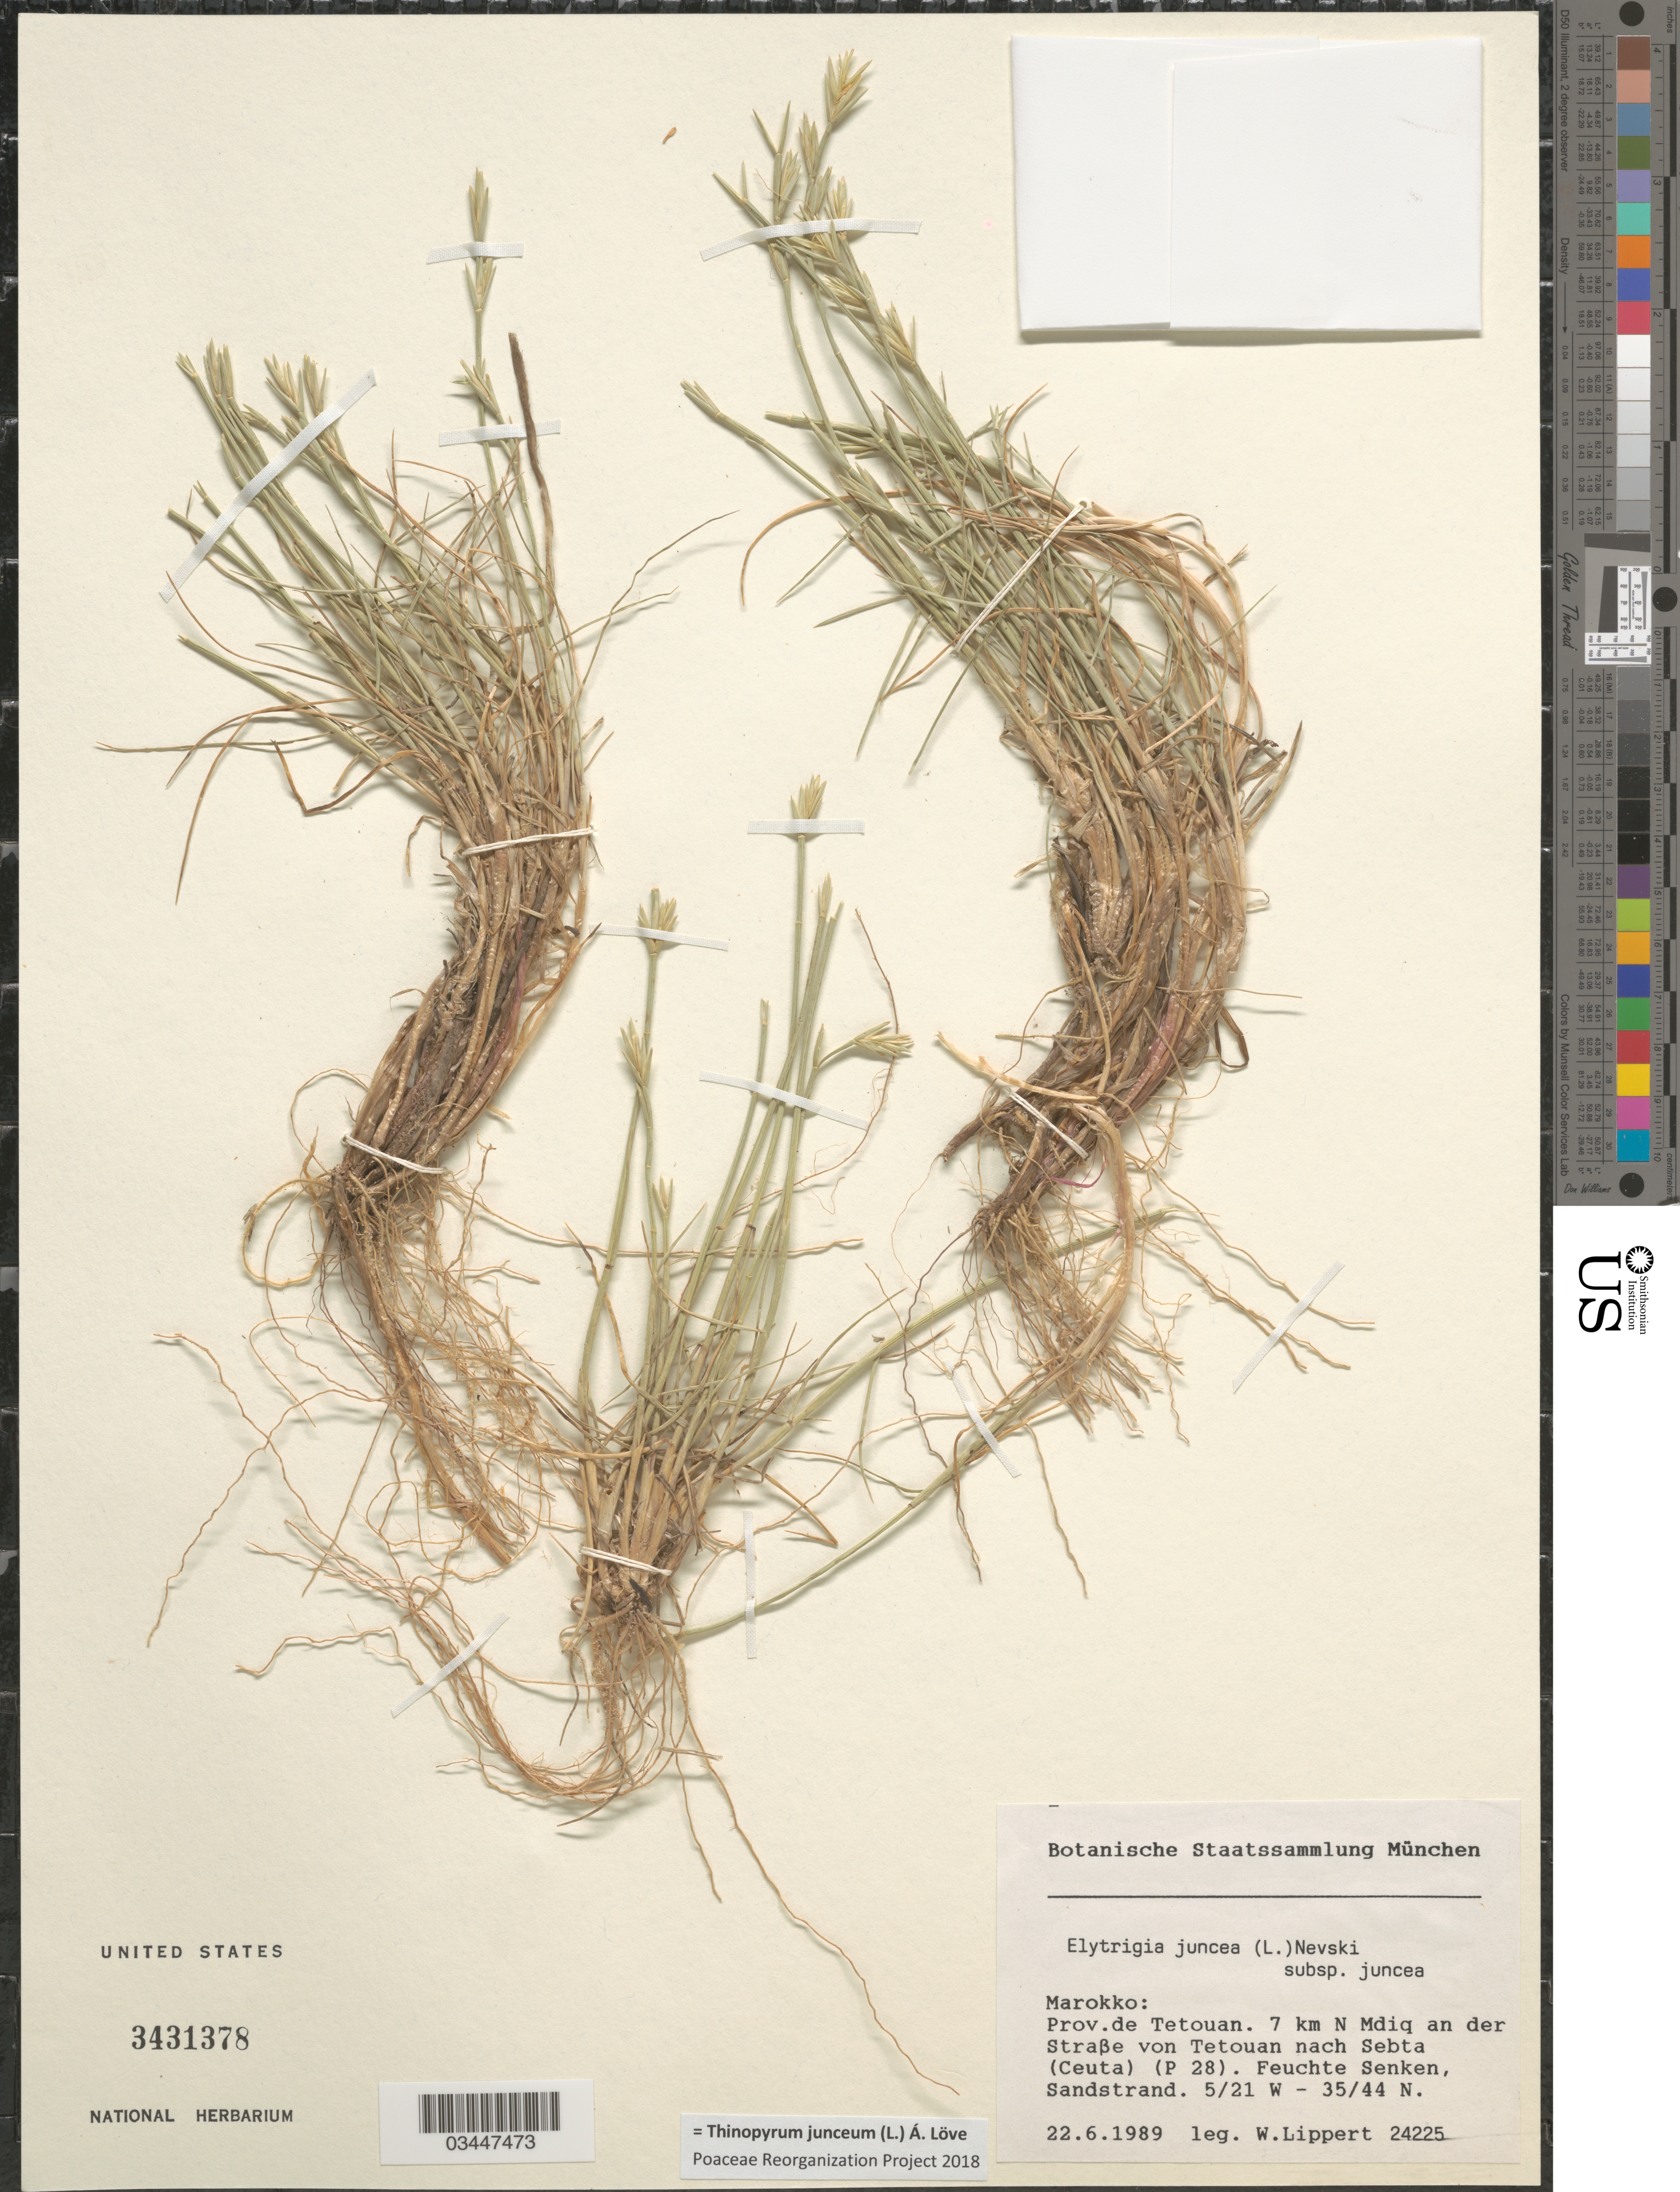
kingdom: Plantae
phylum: Tracheophyta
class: Liliopsida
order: Poales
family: Poaceae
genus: Thinopyrum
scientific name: Thinopyrum junceum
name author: (L.) Á. Löve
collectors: W. Lippert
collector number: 24225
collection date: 1989-06-22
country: Morocco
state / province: Tanger-Tétouan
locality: Marokko: Prov. de Tetouan. 7 km N Mdiq an der Straße von Tetouan nach Sebta (Ceuta) (P 28). Feuchte Senken, Sandstrand.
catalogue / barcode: US 3431378